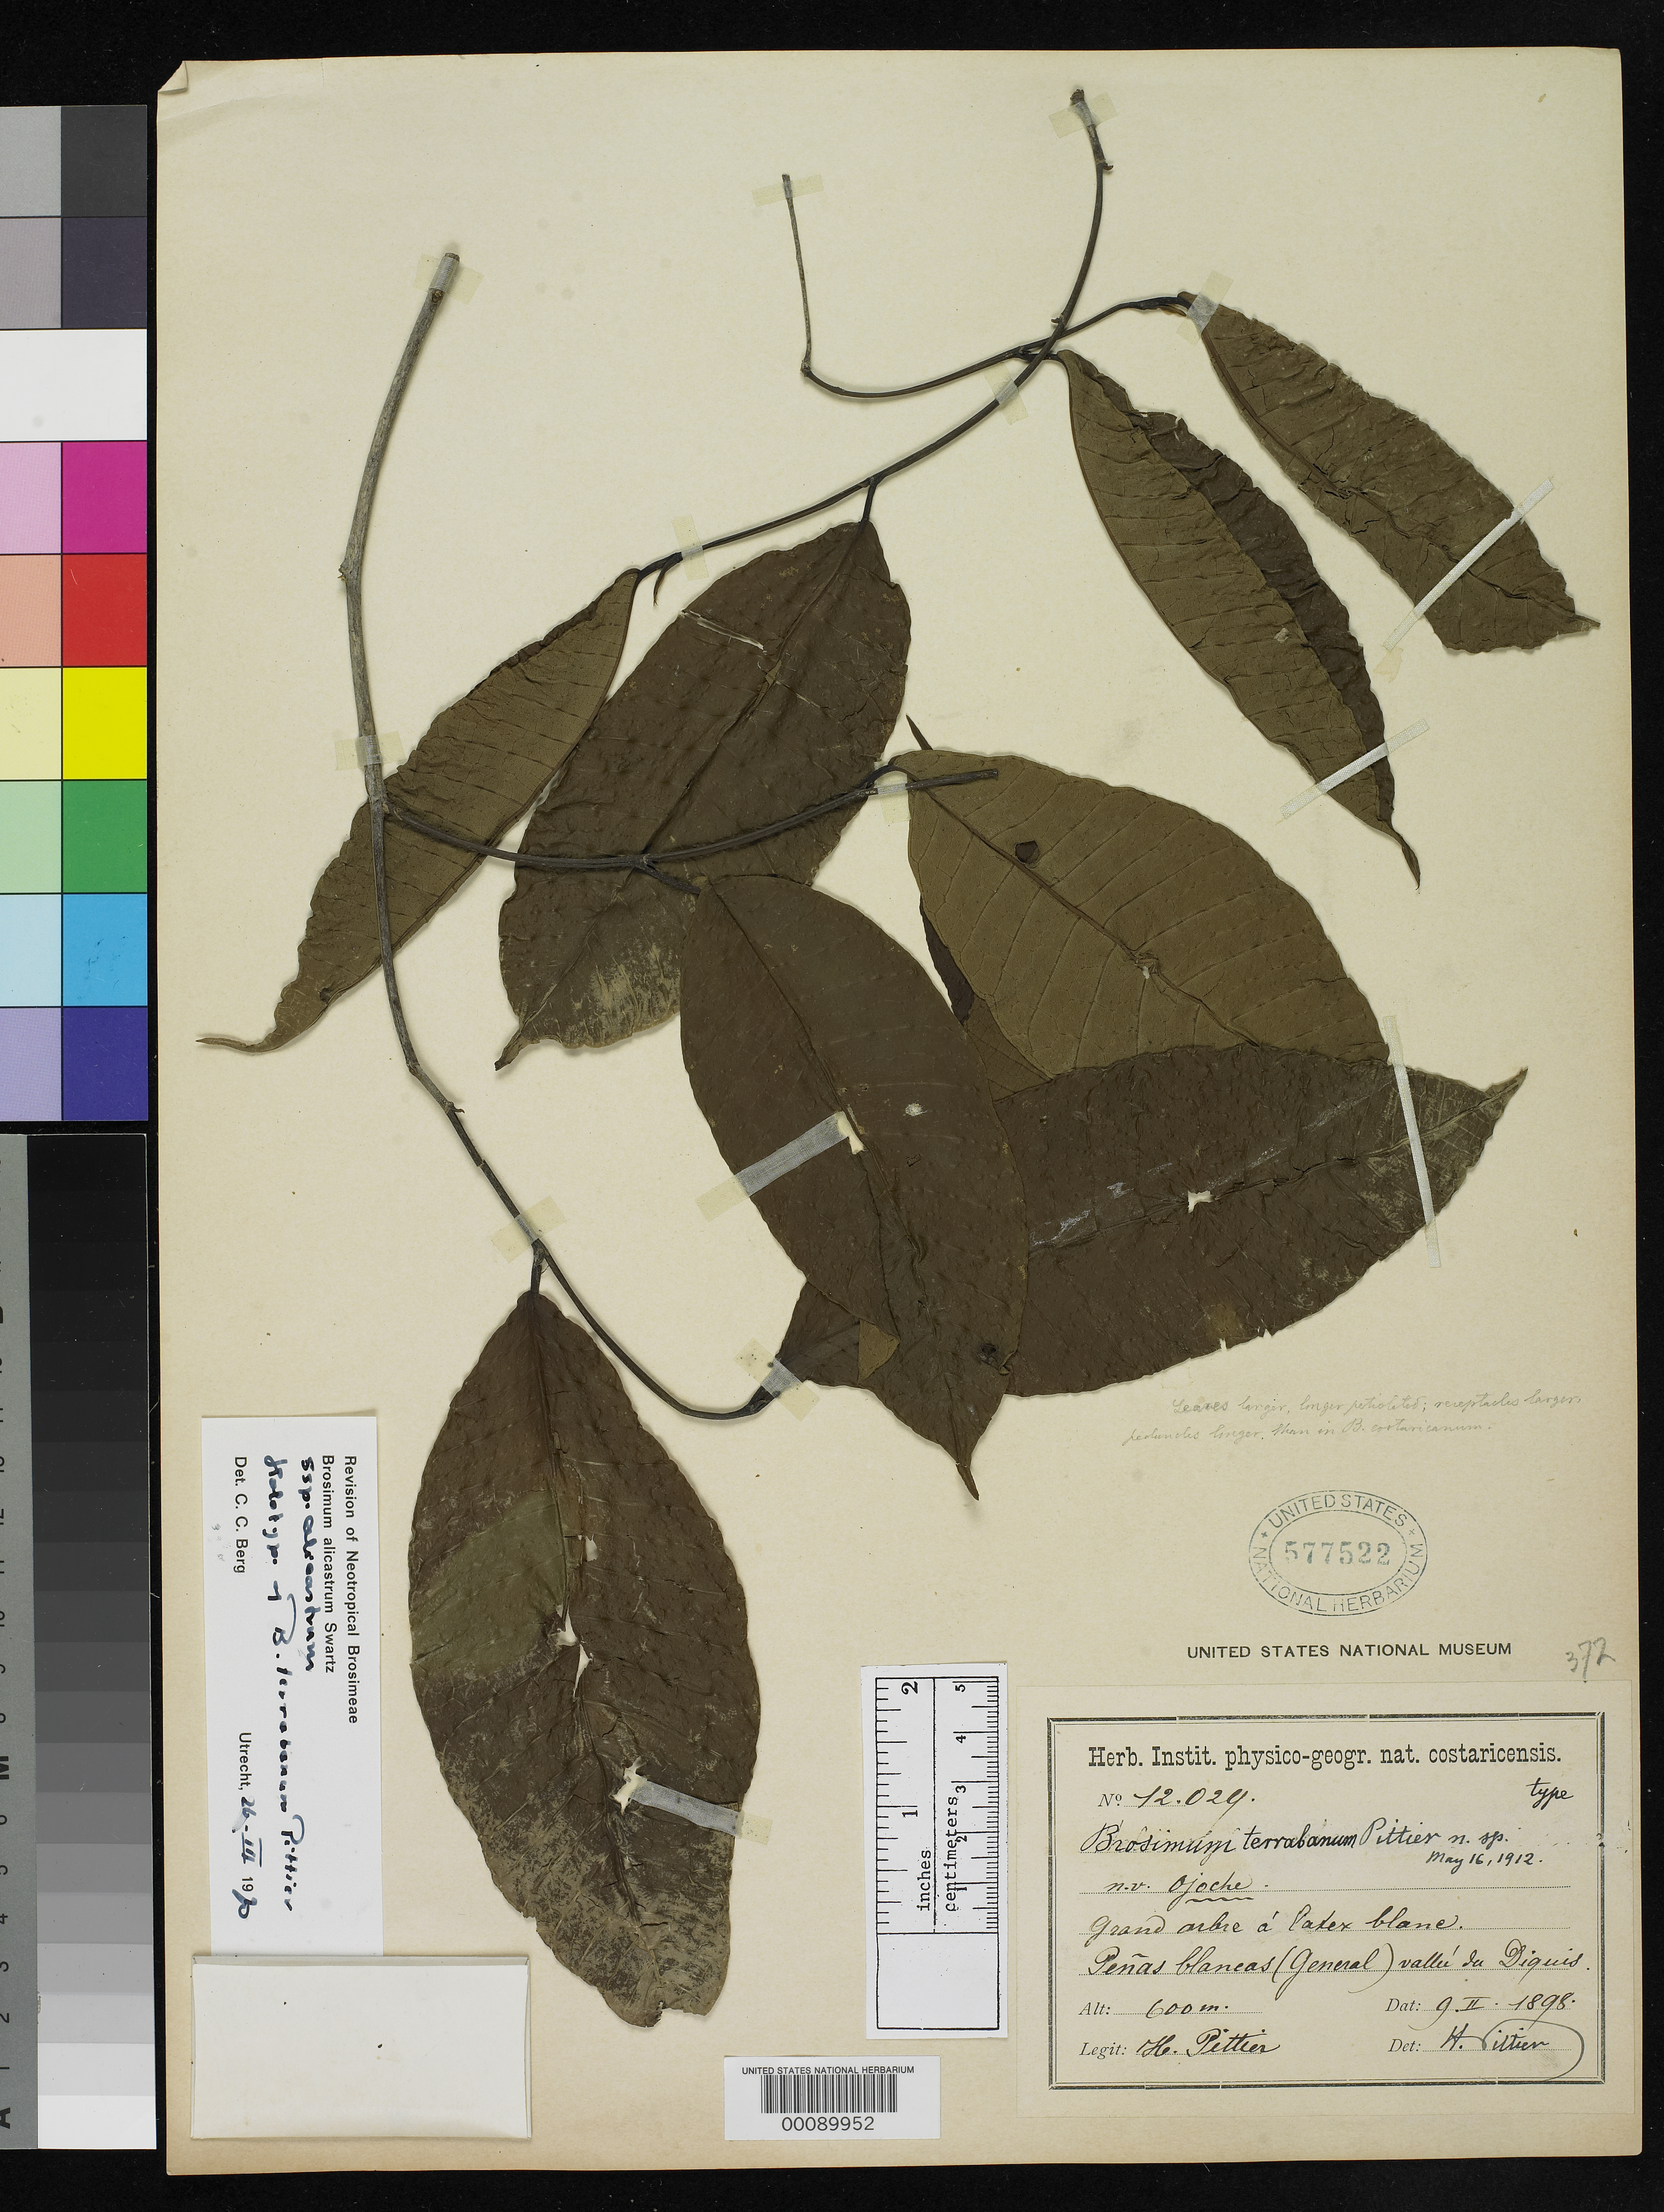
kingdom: Plantae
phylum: Tracheophyta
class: Magnoliopsida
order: Rosales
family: Moraceae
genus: Brosimum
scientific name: Brosimum terrabanum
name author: Pittier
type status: Holotype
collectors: H. F. Pittier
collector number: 12029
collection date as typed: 09 Feb 1898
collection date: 1898-02-09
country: Costa Rica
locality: Diquis Valley, Penas Blancas del General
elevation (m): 600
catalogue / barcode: US 577522